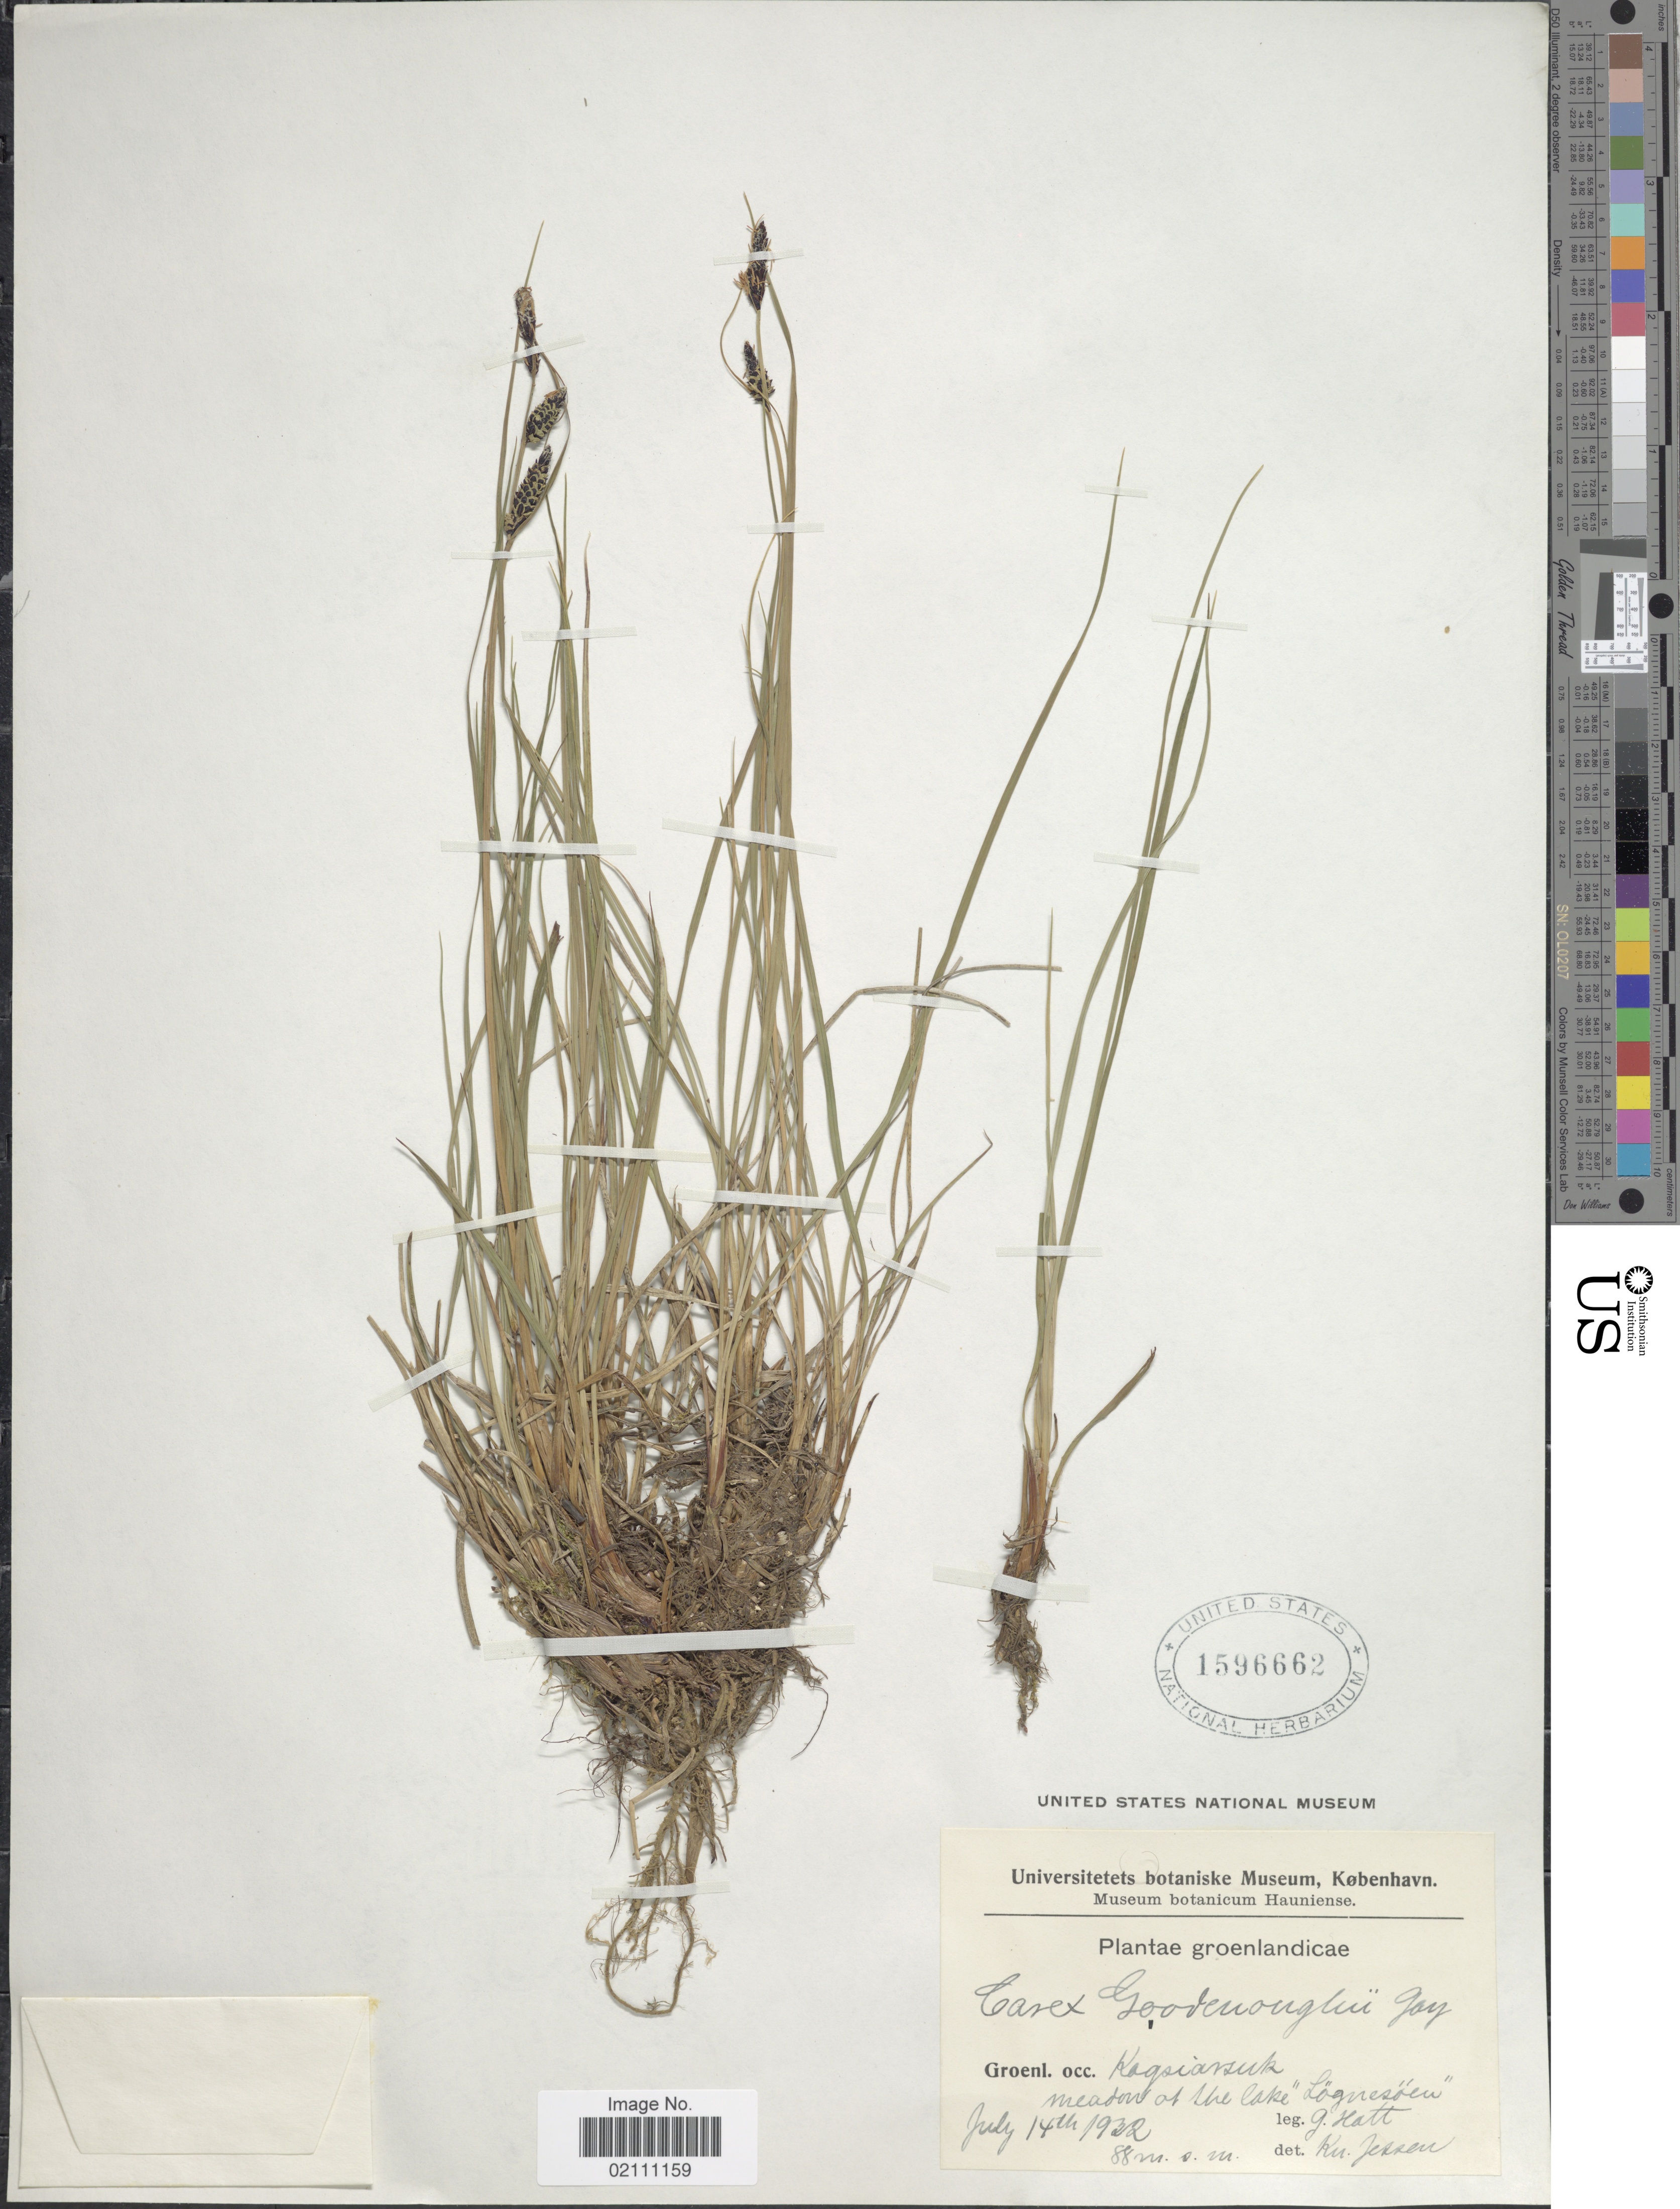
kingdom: Plantae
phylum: Tracheophyta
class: Liliopsida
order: Poales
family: Cyperaceae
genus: Carex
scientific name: Carex nigra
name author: (L.) Reichard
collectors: G. Hatt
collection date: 1932-07-14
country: Greenland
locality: Groenl. occ.: Kagsiarsuk, meadow at the Lake Lognesoen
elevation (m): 88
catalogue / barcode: US 1596662